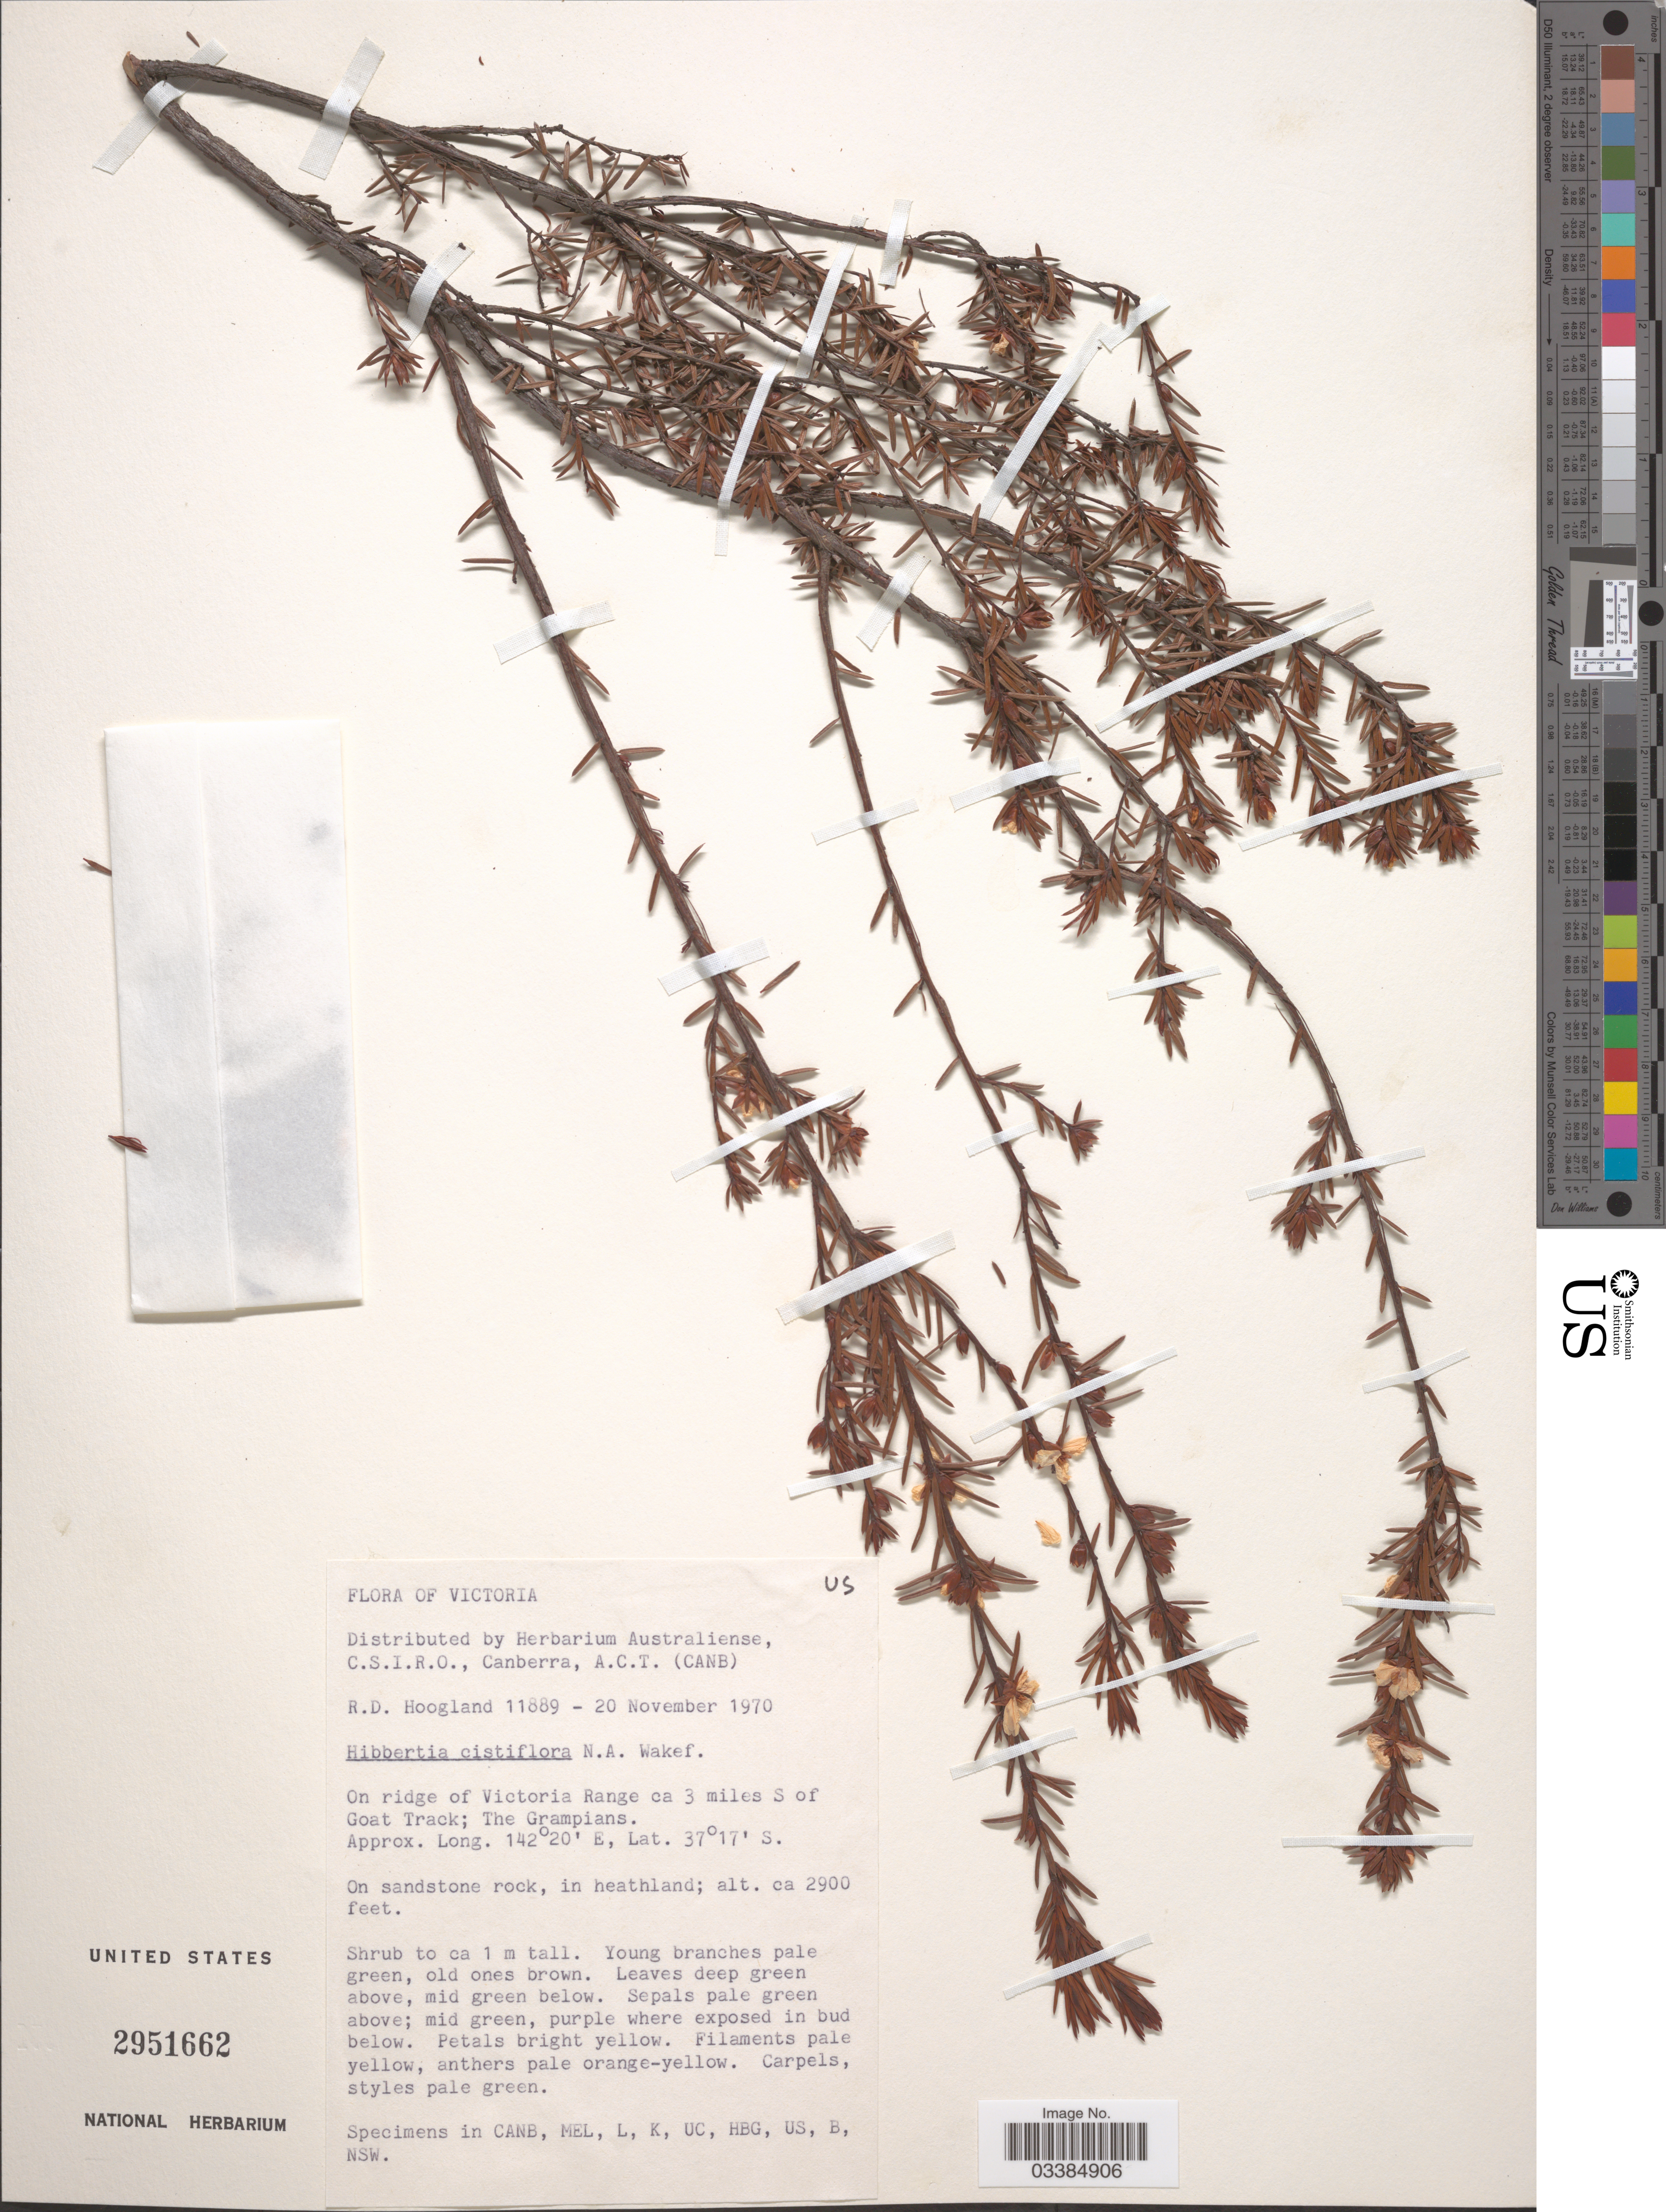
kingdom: Plantae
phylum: Tracheophyta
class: Magnoliopsida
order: Dilleniales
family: Dilleniaceae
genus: Hibbertia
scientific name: Hibbertia cistiflora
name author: (Sieber ex Spreng.) N.A. Wakef.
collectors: R. D. Hoogland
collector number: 11889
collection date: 1970-11-20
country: Australia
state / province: Victoria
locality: Victoria. On ridge of Victoria Range ca 3 miles S of Goat Track; The Grampians.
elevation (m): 884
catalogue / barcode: US 2951662